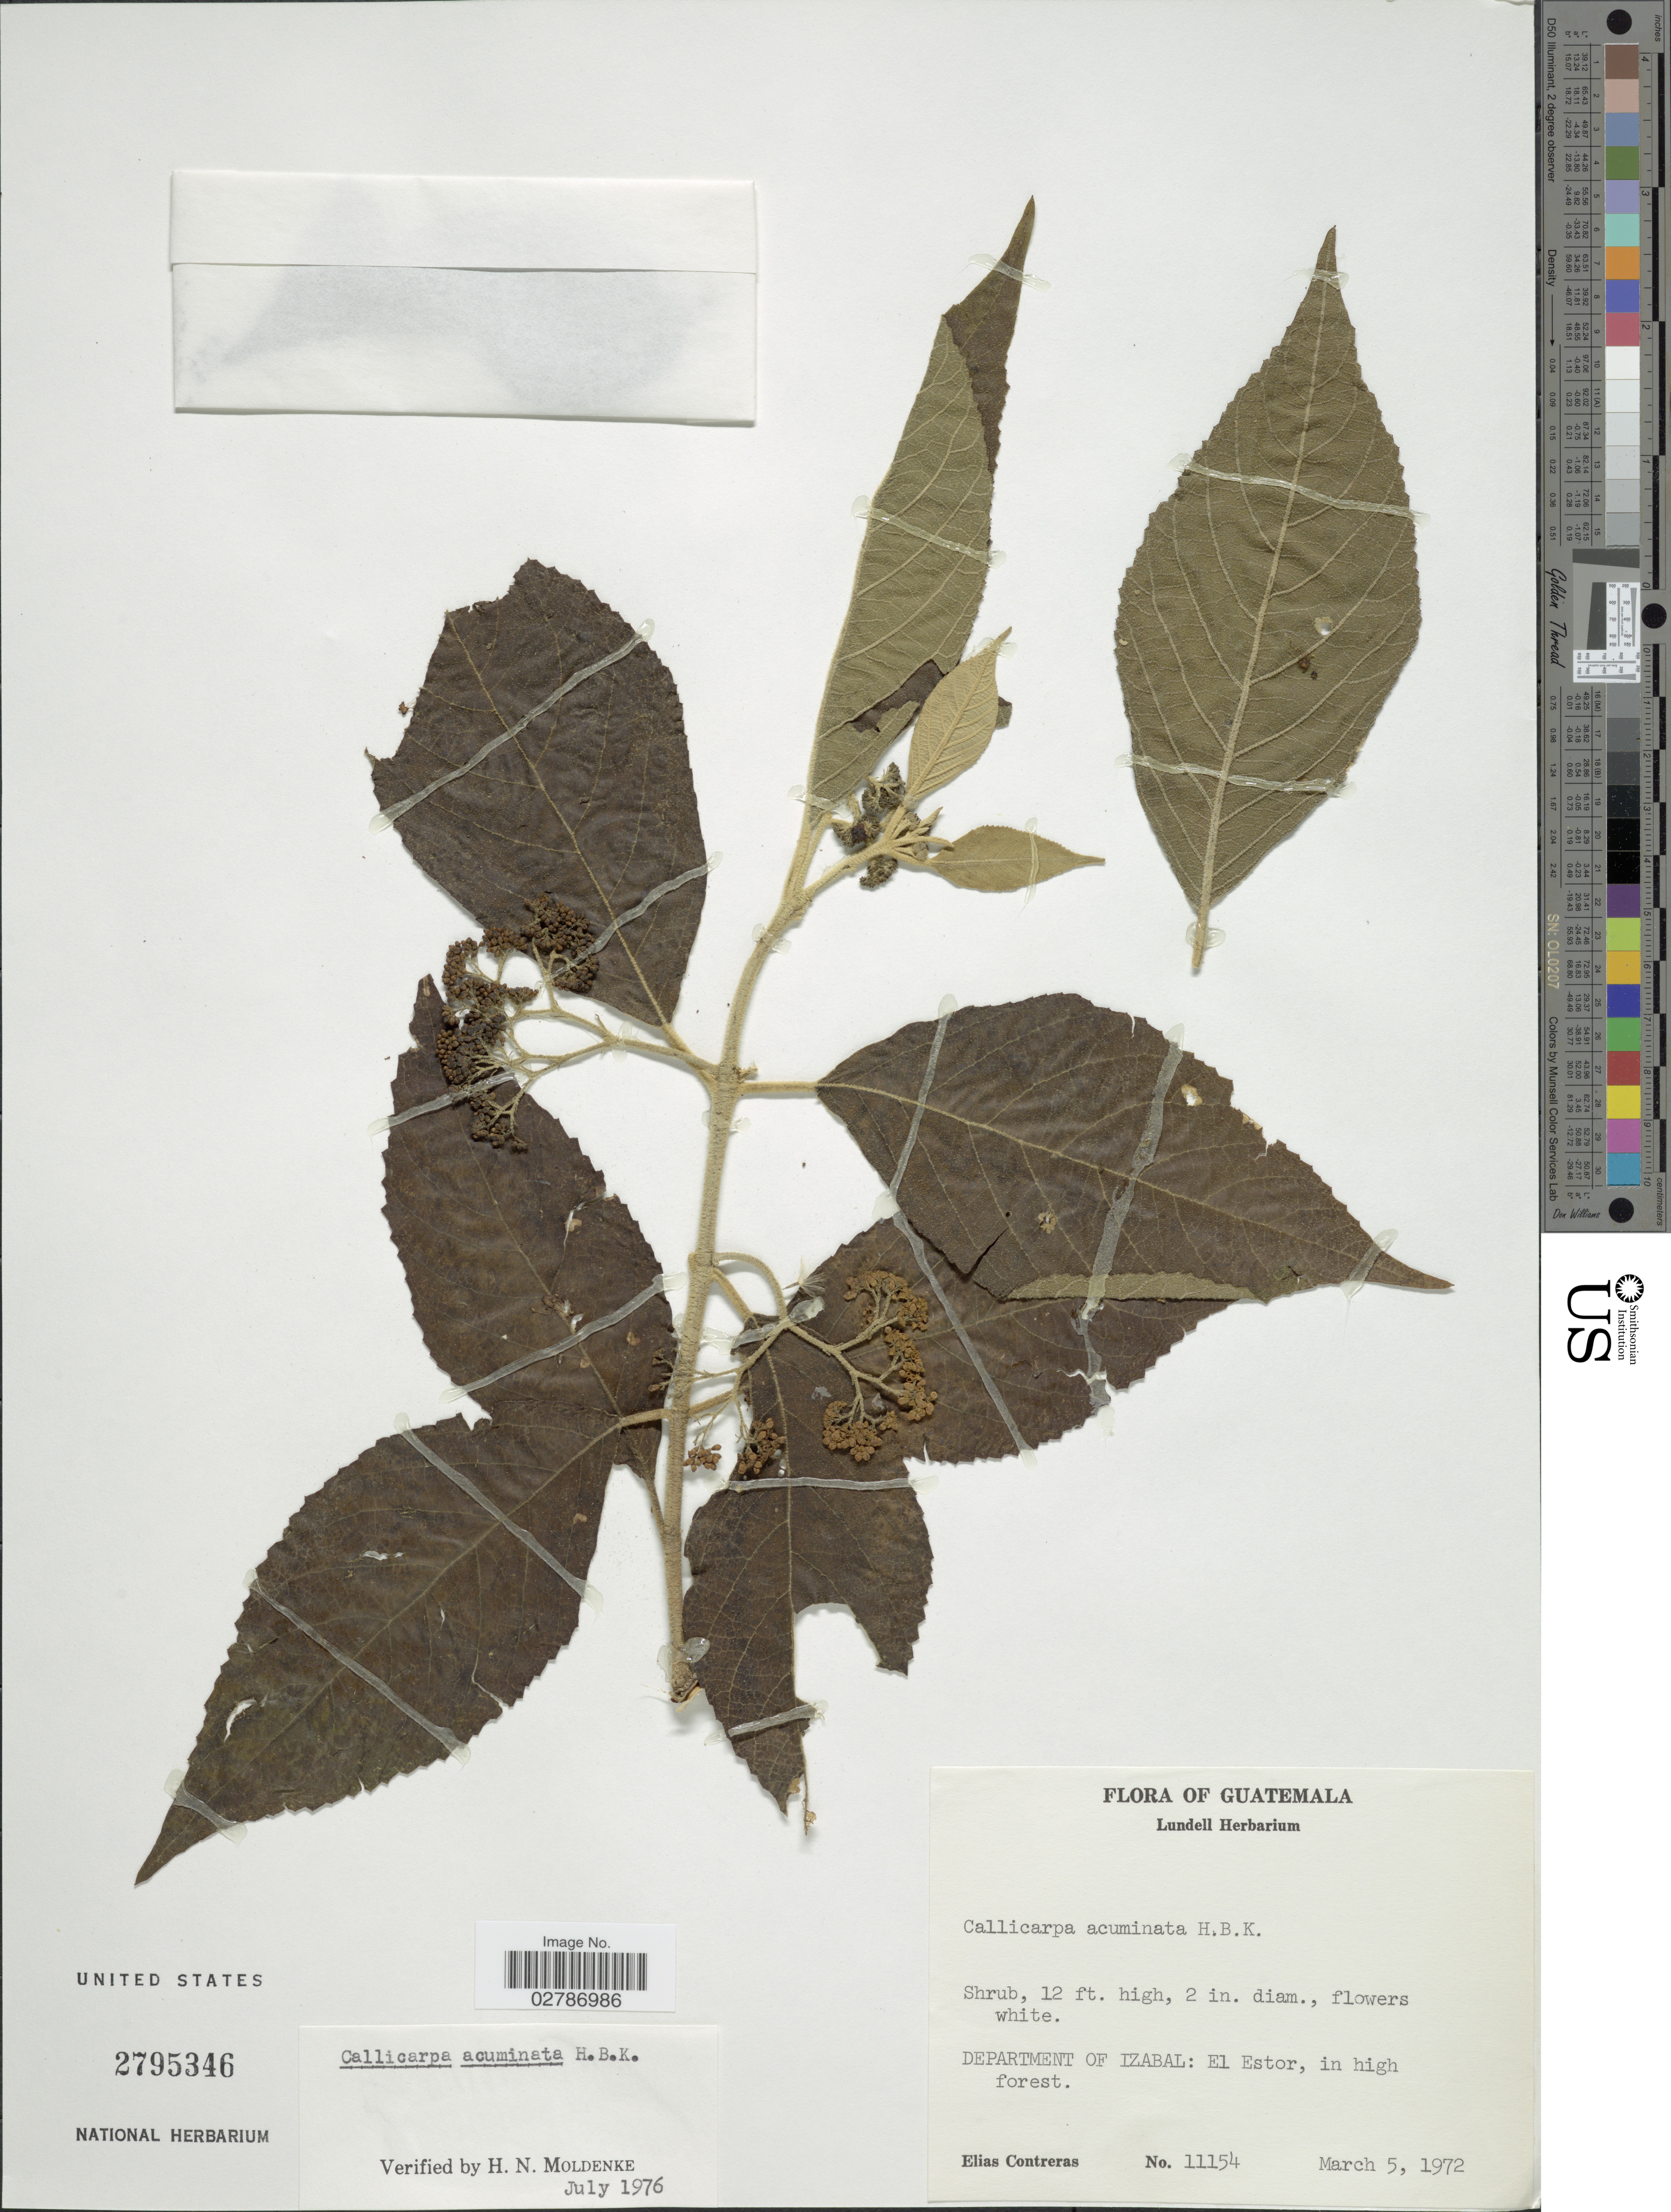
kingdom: Plantae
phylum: Tracheophyta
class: Magnoliopsida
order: Lamiales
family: Lamiaceae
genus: Callicarpa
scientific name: Callicarpa acuminata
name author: Kunth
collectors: E. Contreras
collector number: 11154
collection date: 1972-03-05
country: Guatemala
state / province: Izabal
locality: Department of Izabal: El Estor.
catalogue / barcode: US 2795346